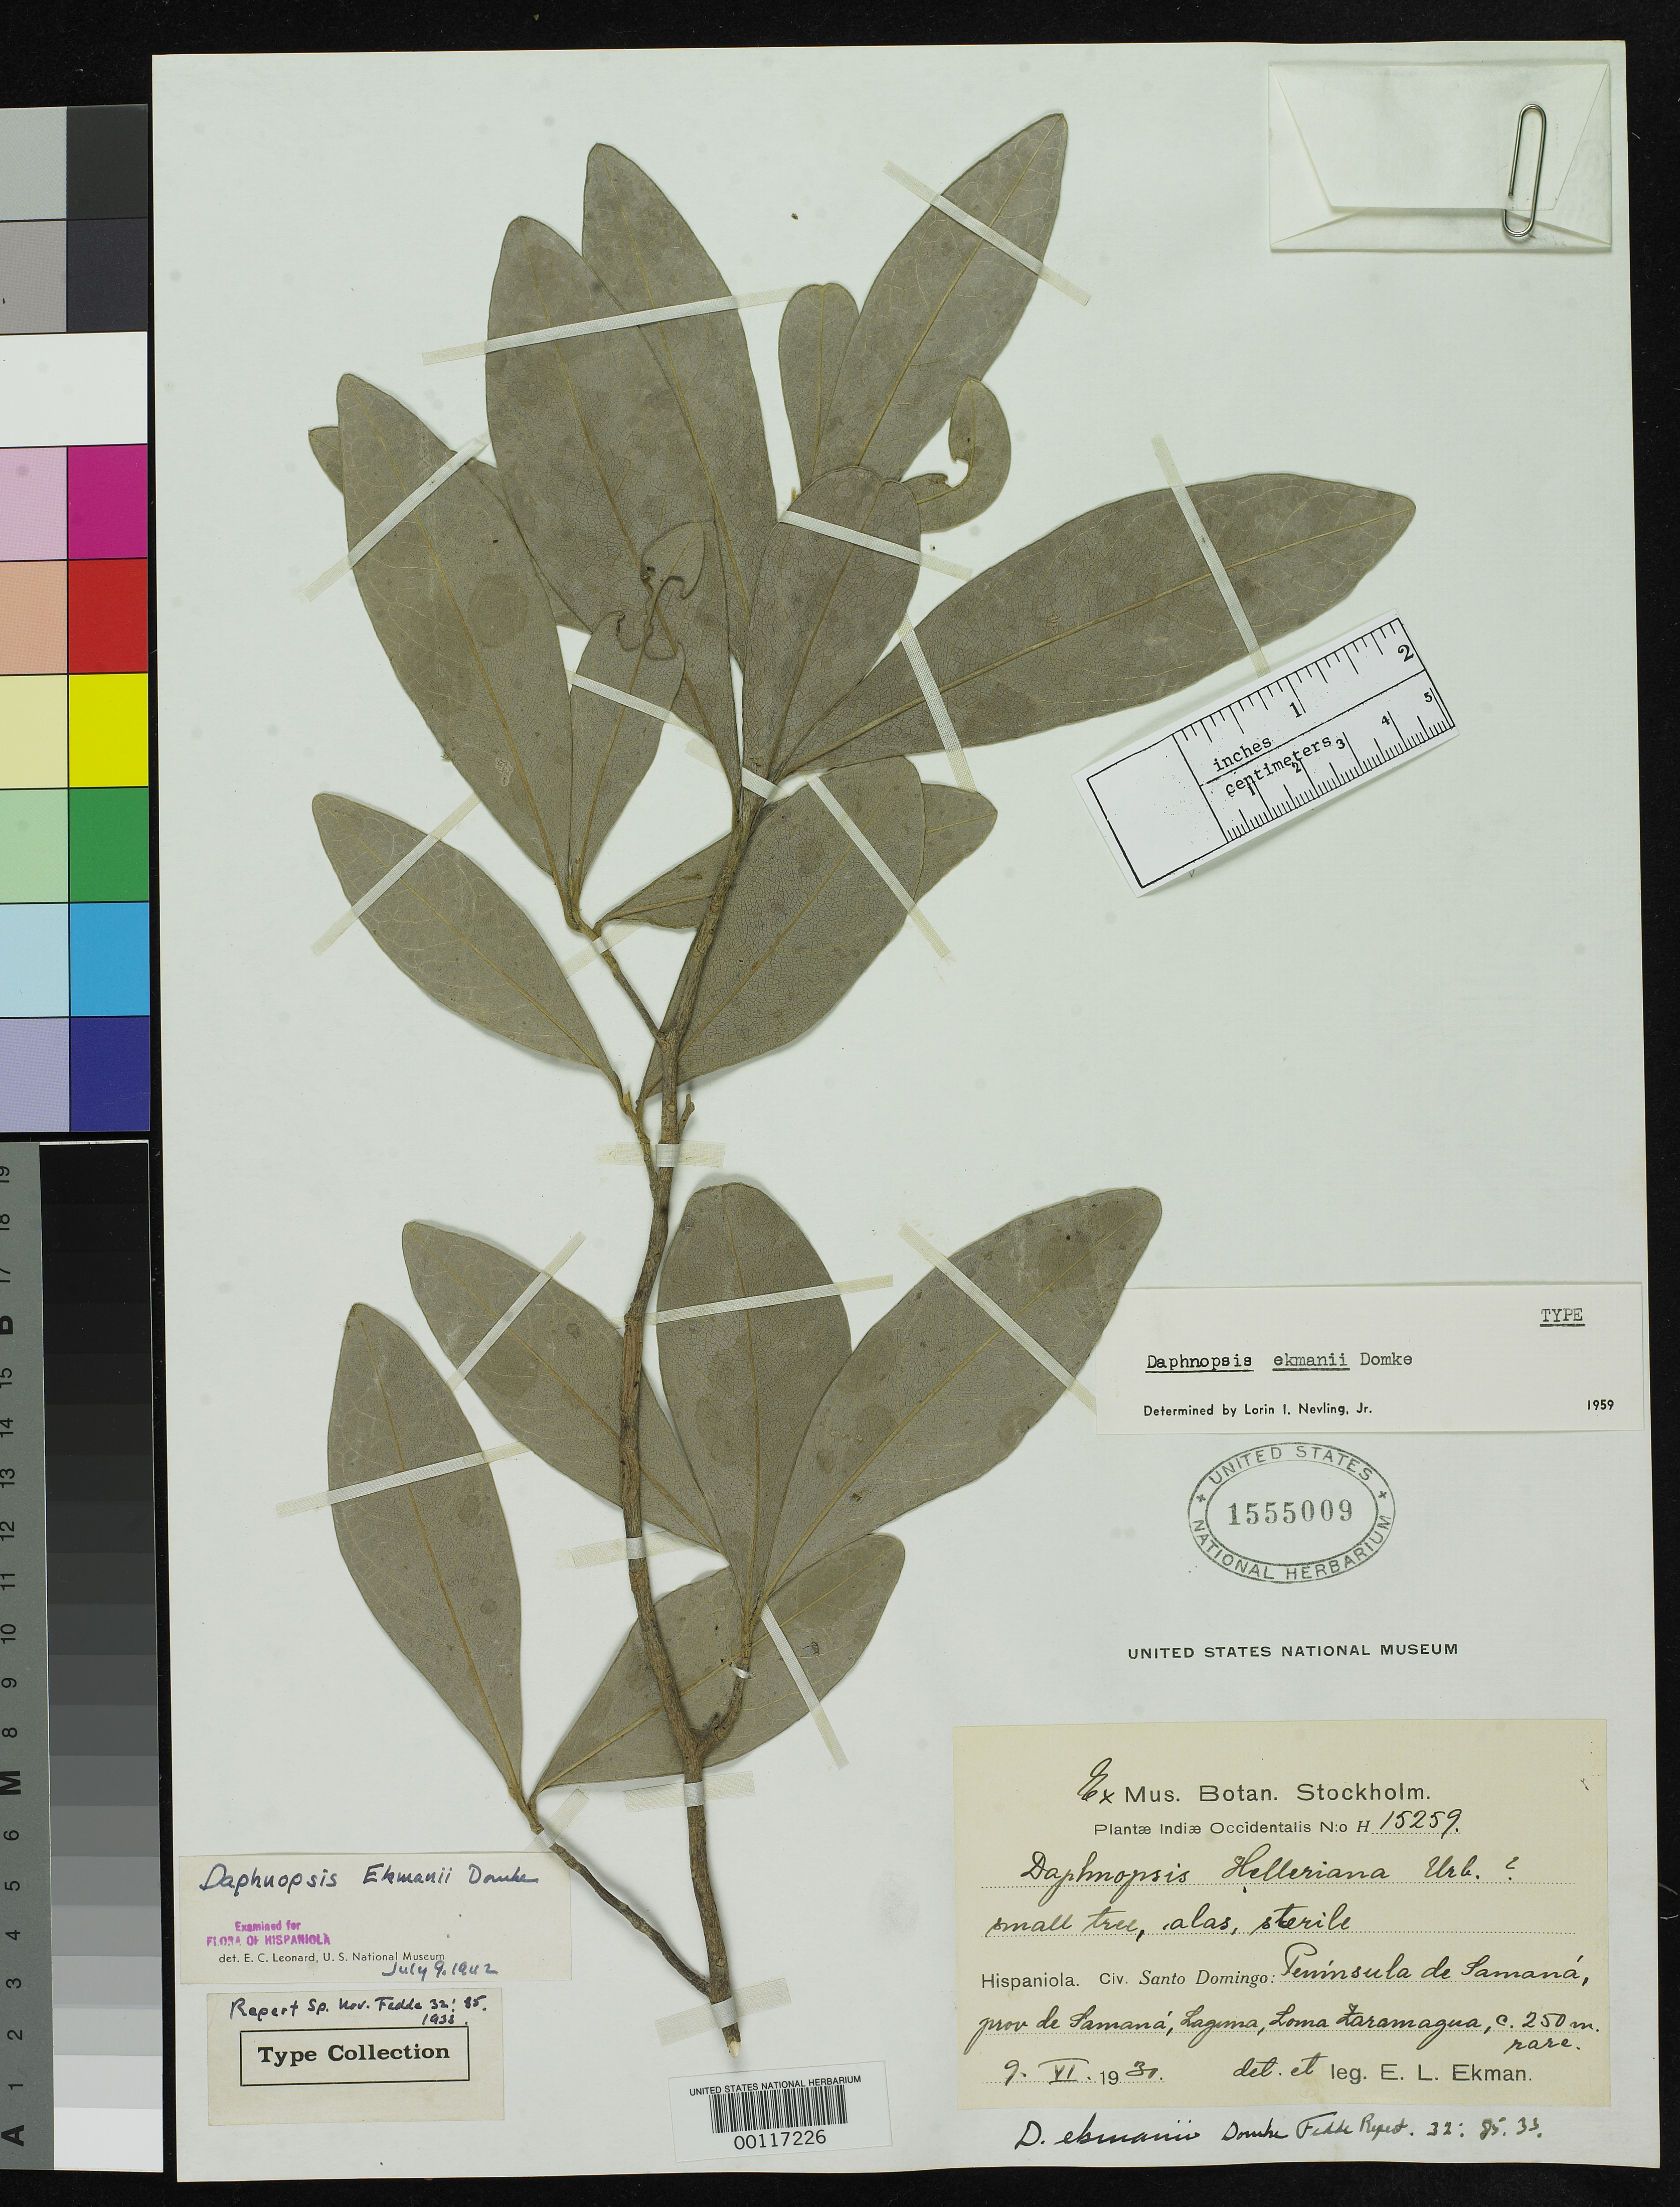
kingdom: Plantae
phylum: Tracheophyta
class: Magnoliopsida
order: Malvales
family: Thymelaeaceae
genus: Daphnopsis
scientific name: Daphnopsis ekmanii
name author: Domke in O.C. Schmidt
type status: Isotype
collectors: E. L. Ekman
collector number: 15259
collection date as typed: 09 Jun 1930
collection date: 1930-06-09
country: Dominican Republic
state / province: Samaná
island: Hispaniola Island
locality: Laguna, Loma Zaramagua.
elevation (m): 250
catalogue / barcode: US 1555009